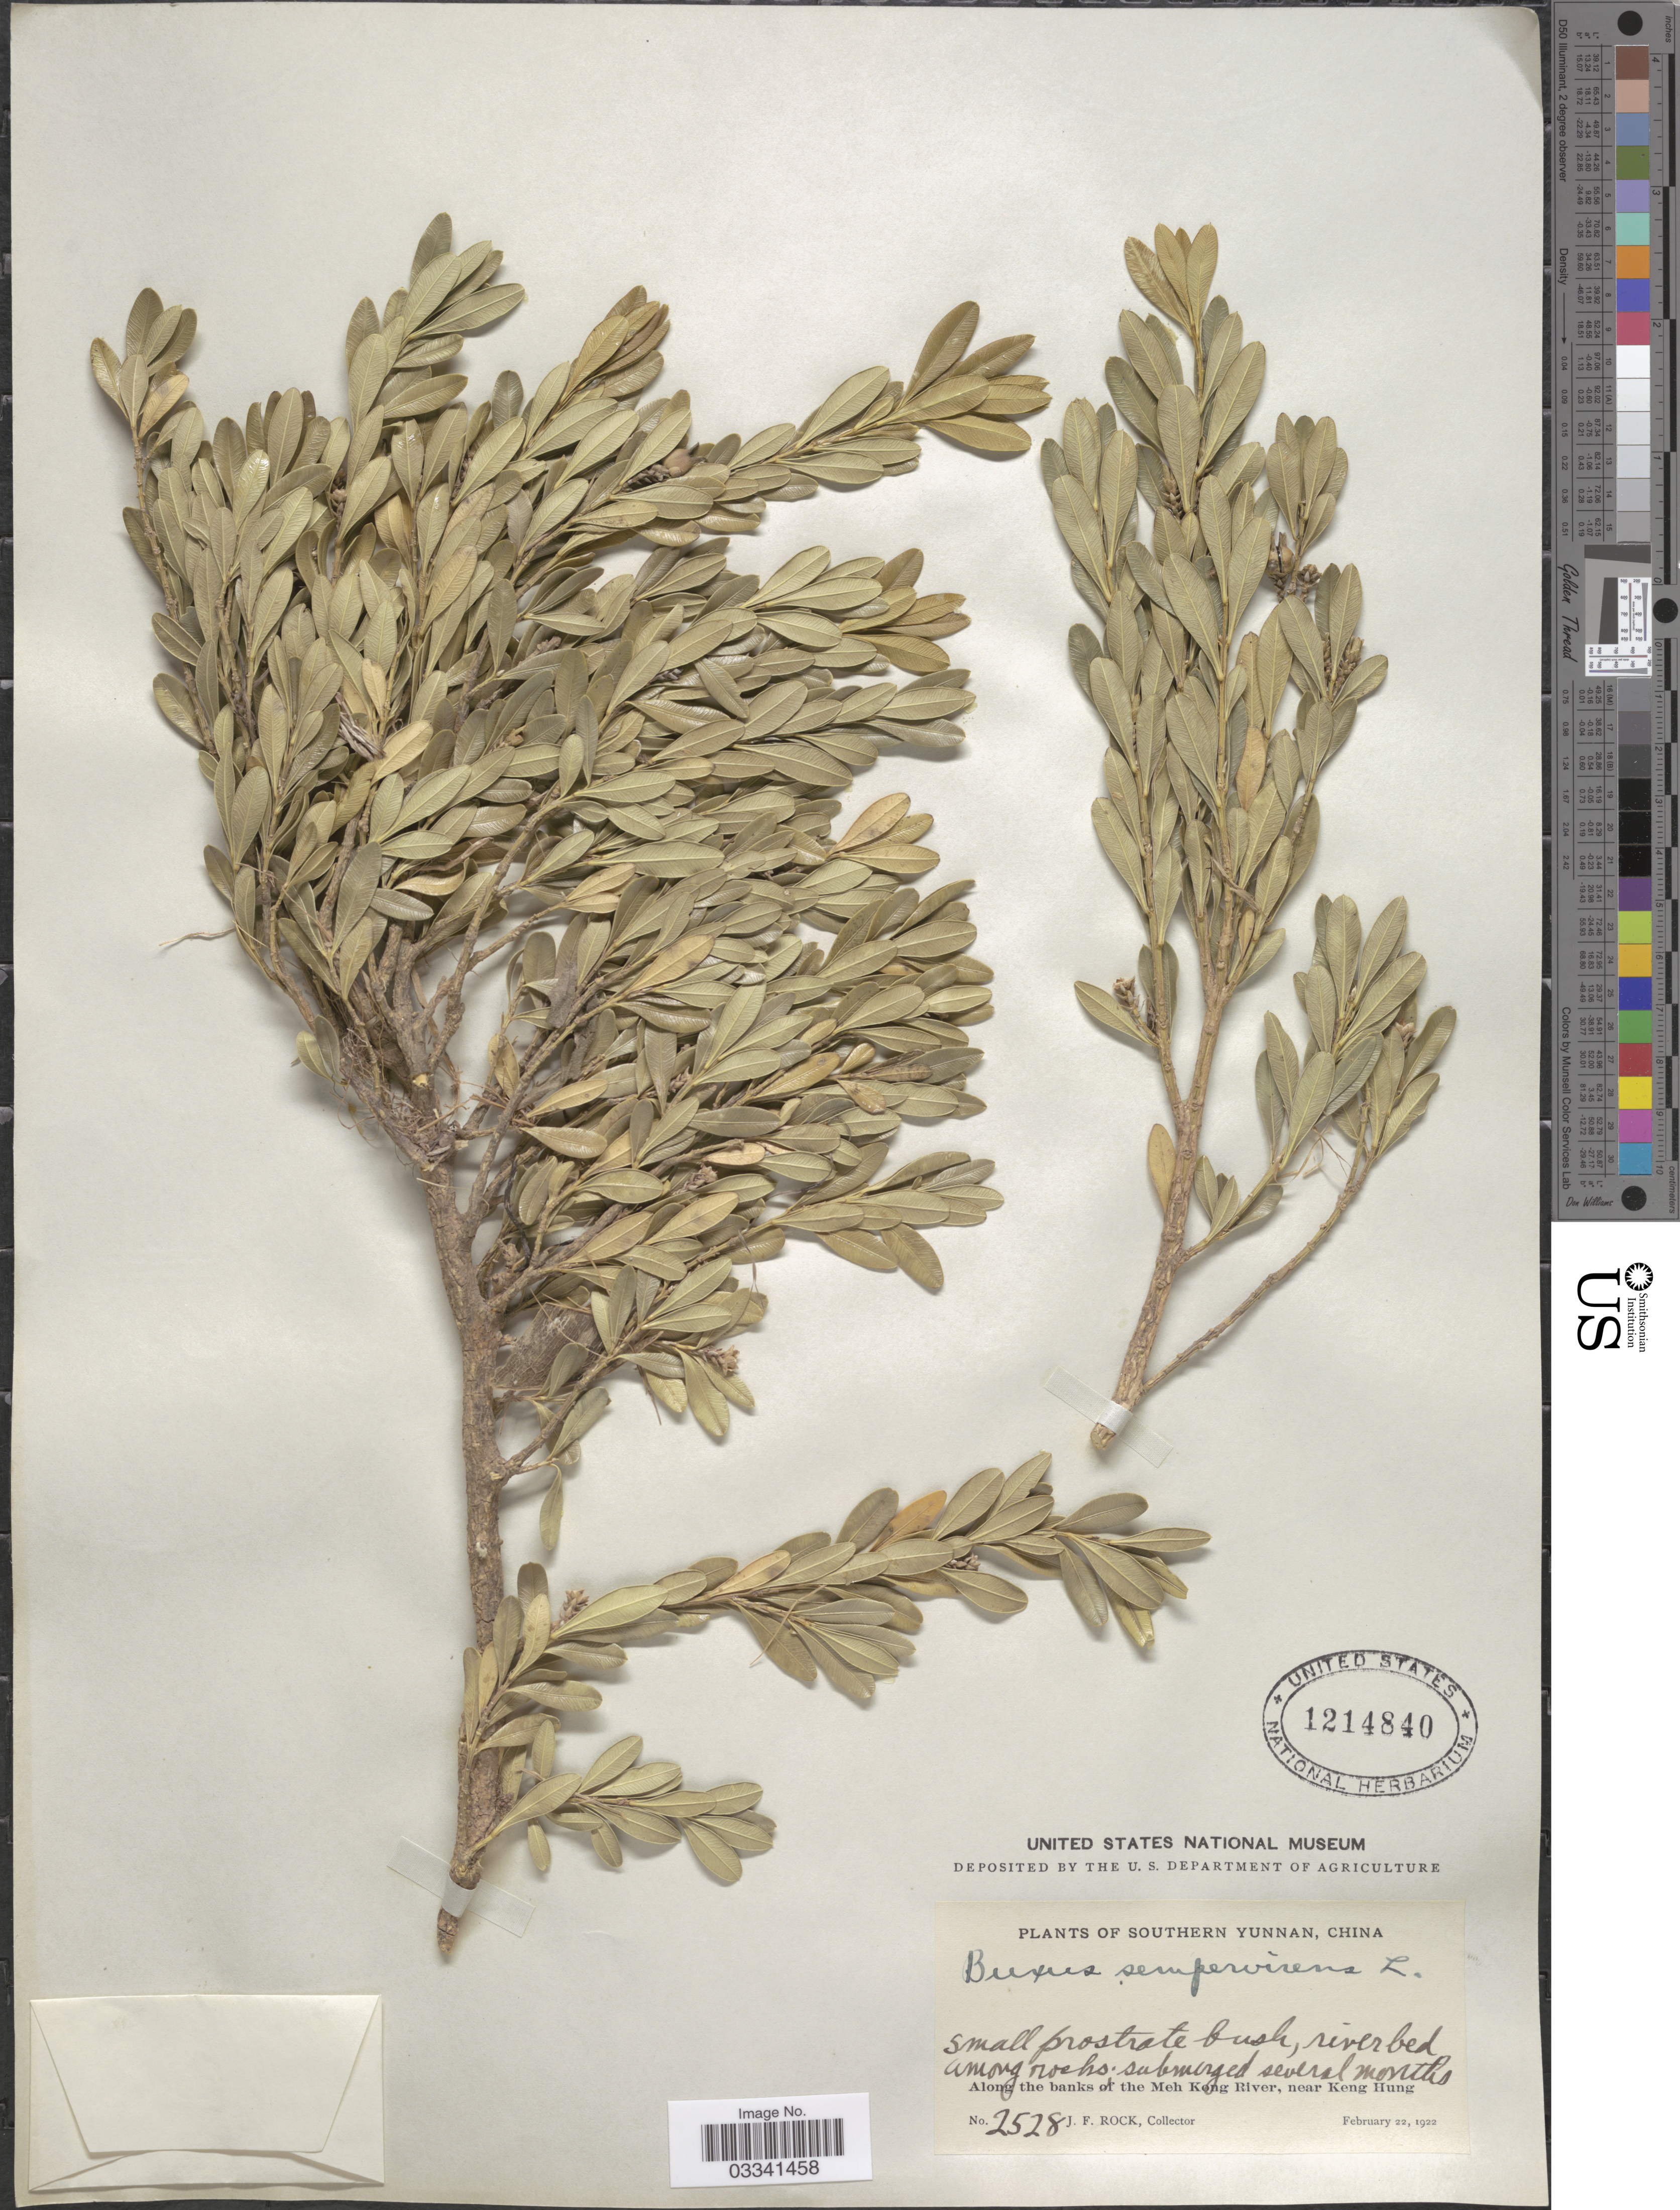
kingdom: Plantae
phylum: Tracheophyta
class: Magnoliopsida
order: Buxales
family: Buxaceae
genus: Buxus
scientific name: Buxus sempervirens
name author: L.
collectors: J. Rock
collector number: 2528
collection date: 1922-02-22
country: China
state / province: Yunnan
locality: Southern Yunnan. Along the banks of the Meh Kong River, near Keng Hung.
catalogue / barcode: US 1214840